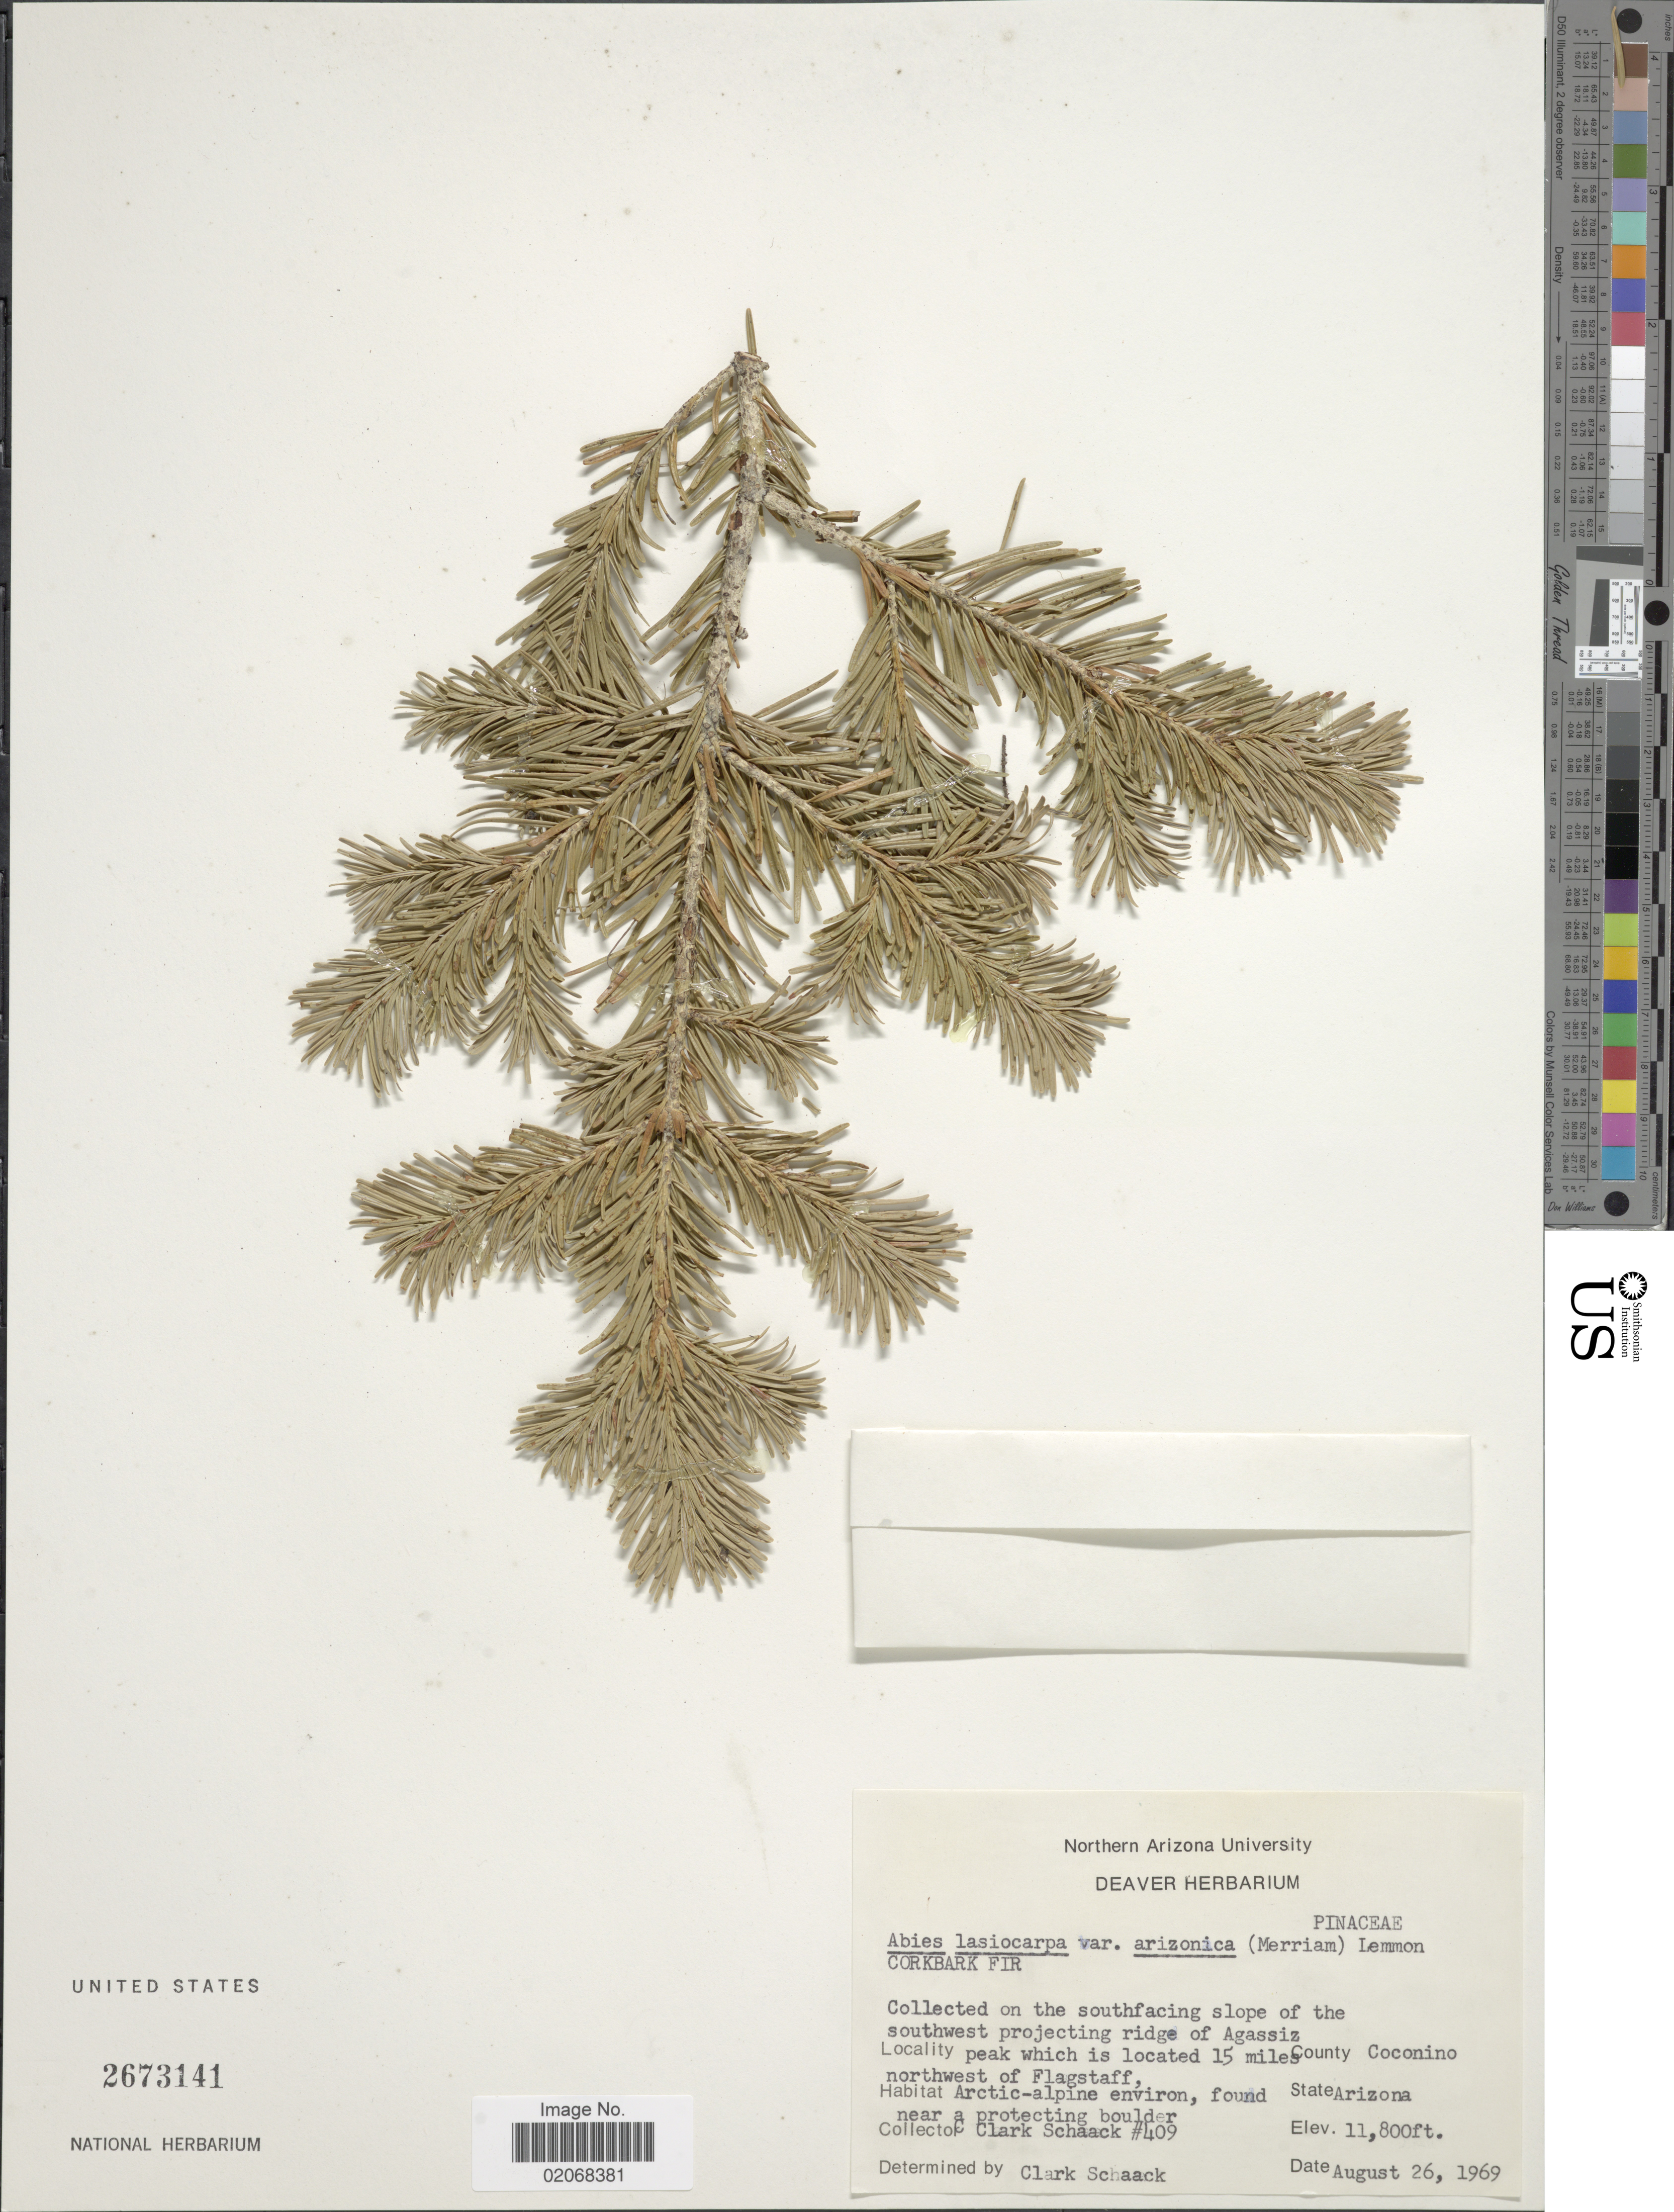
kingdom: Plantae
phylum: Tracheophyta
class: Pinopsida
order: Pinales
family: Pinaceae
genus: Abies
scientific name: Abies lasiocarpa var. arizonica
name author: (Merriam) Lemmon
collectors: C. Schaack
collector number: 409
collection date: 1969-08-26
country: United States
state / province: Arizona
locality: On the southfacing slope of the southwest slope of the southwest projecting ridge of Afassiz, peak which is loavted 15 miles northwest of Flagstaff, County Coconino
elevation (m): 3597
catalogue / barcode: US 2673141